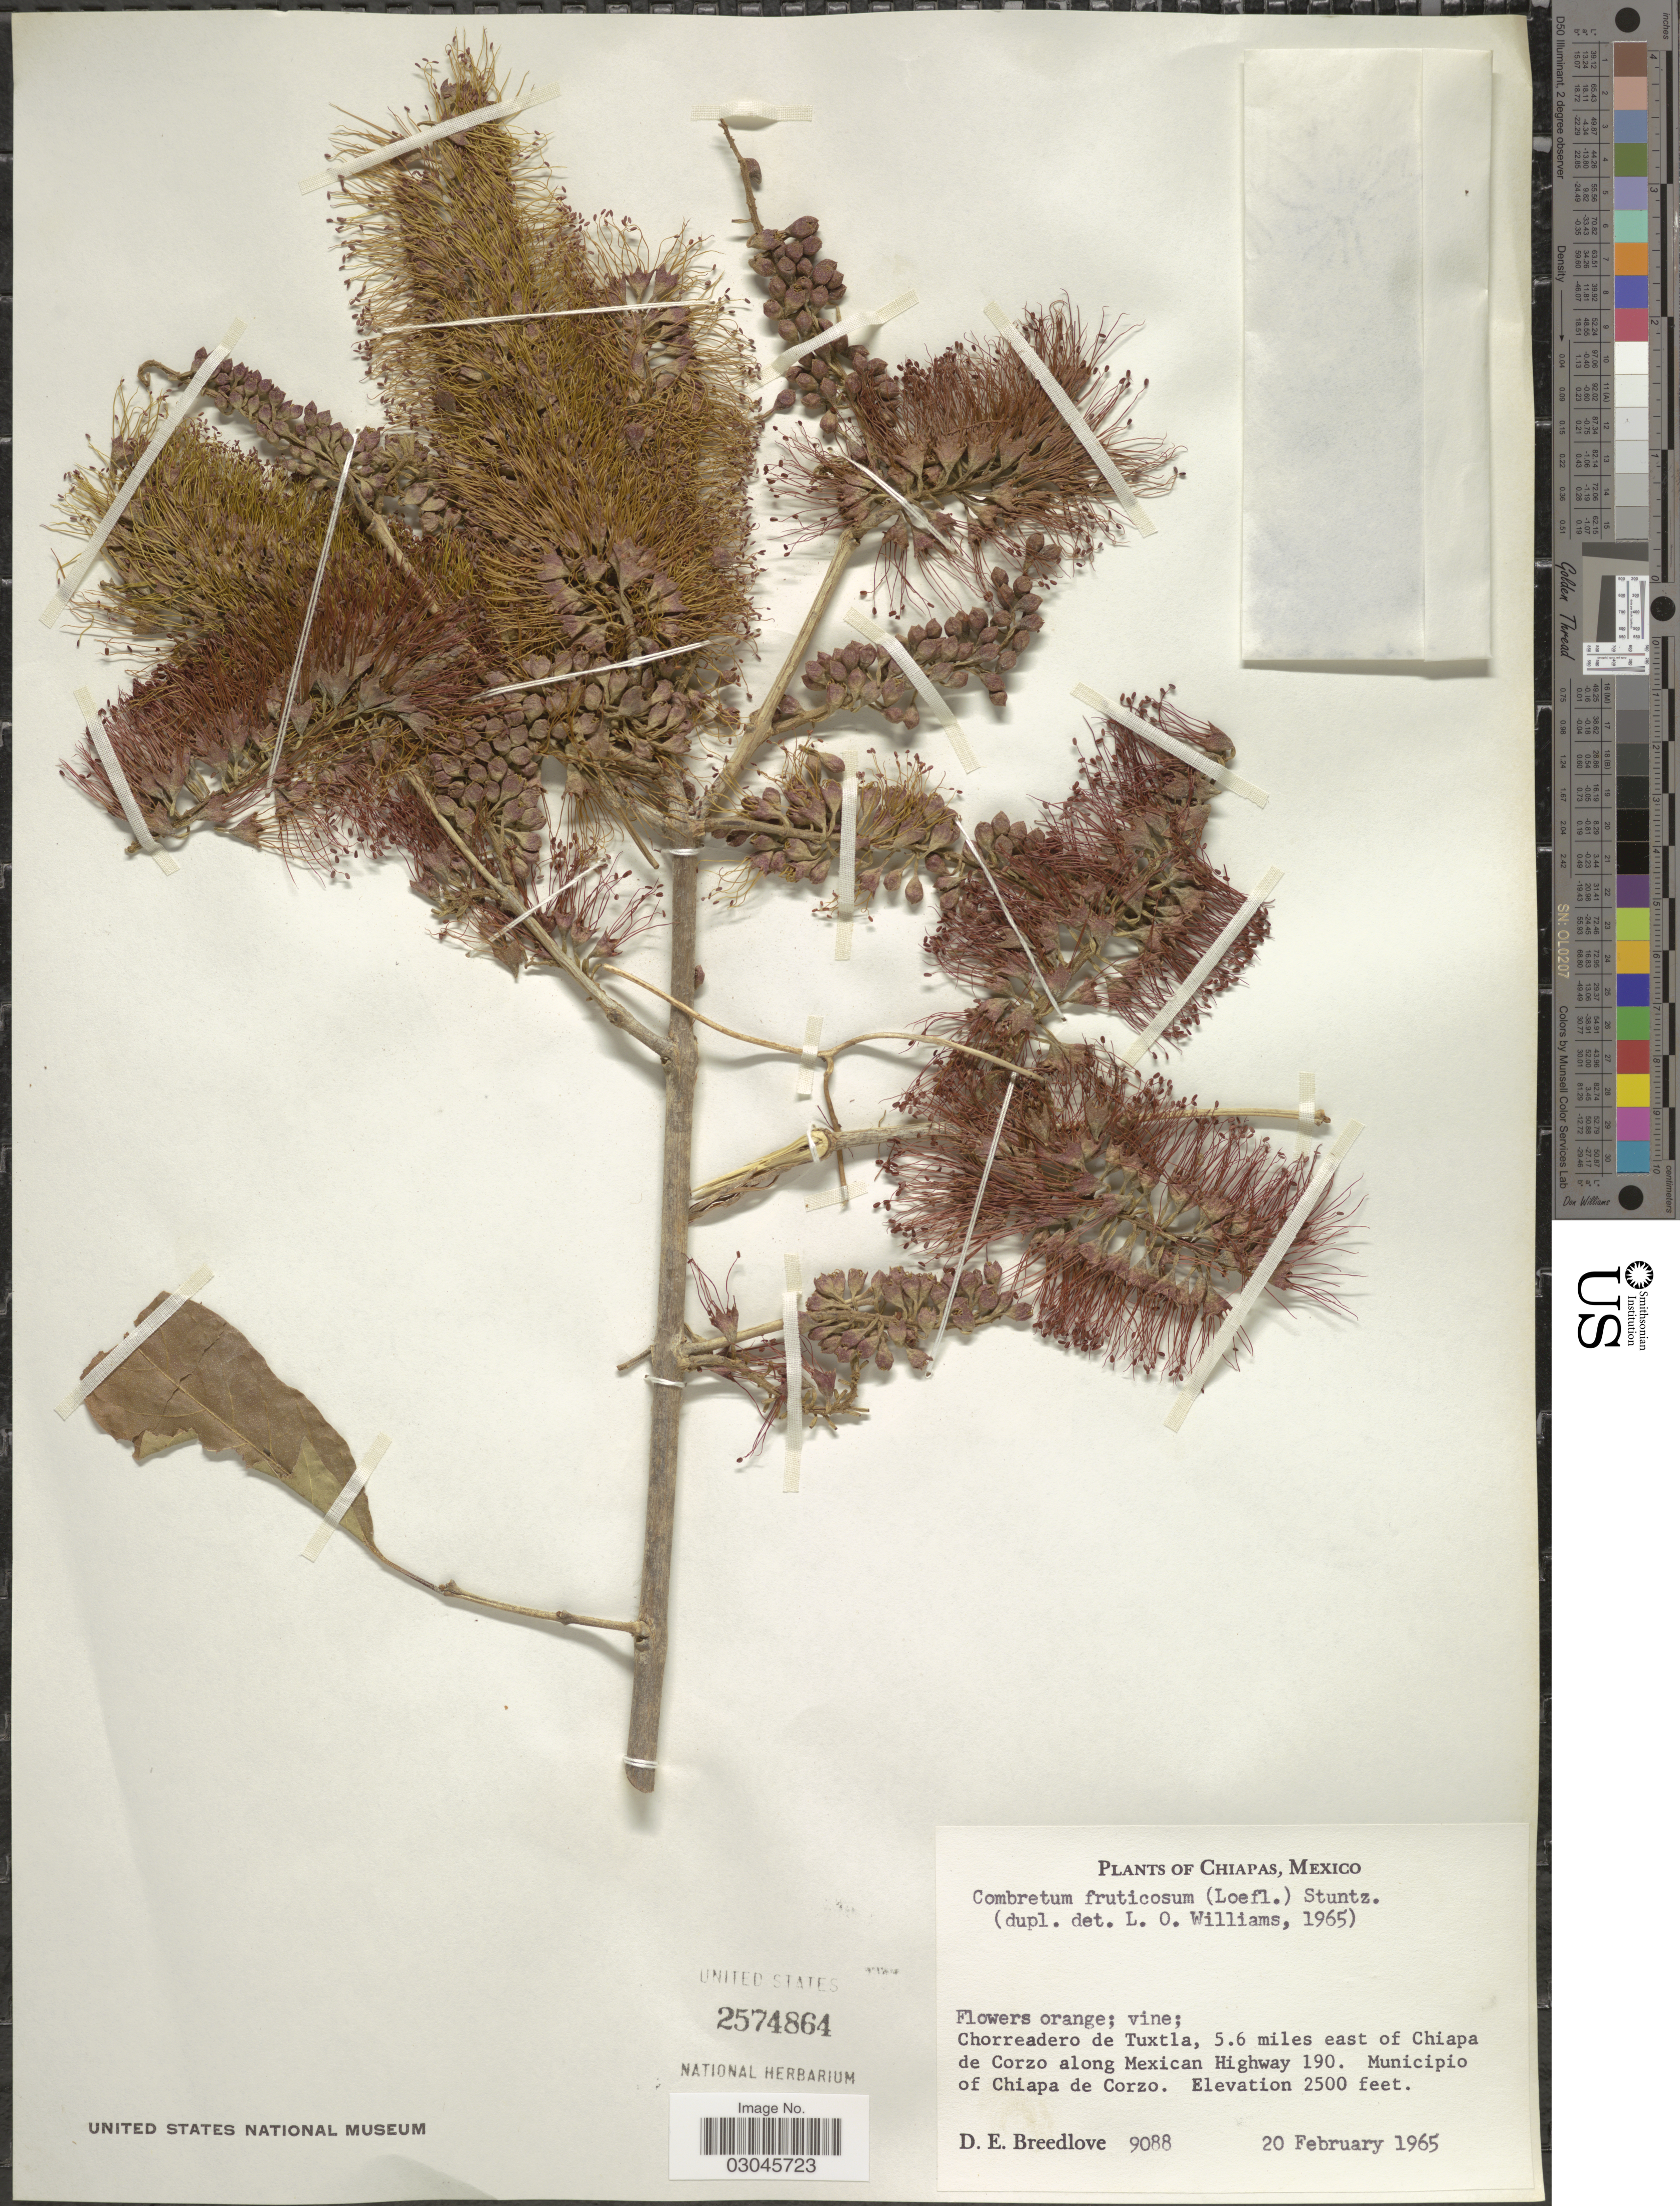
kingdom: Plantae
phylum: Tracheophyta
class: Magnoliopsida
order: Myrtales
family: Combretaceae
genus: Combretum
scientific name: Combretum fruticosum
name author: (Loefl.) Stuntz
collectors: D. E. Breedlove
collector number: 9088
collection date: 1965-02-20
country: Mexico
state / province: Chiapas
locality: Chorreadero de Tuxtla, 5.6 miles east of Chiapa de Corzo along Mexican Highway 190. Municipio de Chiapa de Corzo.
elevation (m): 762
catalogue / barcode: US 2574864